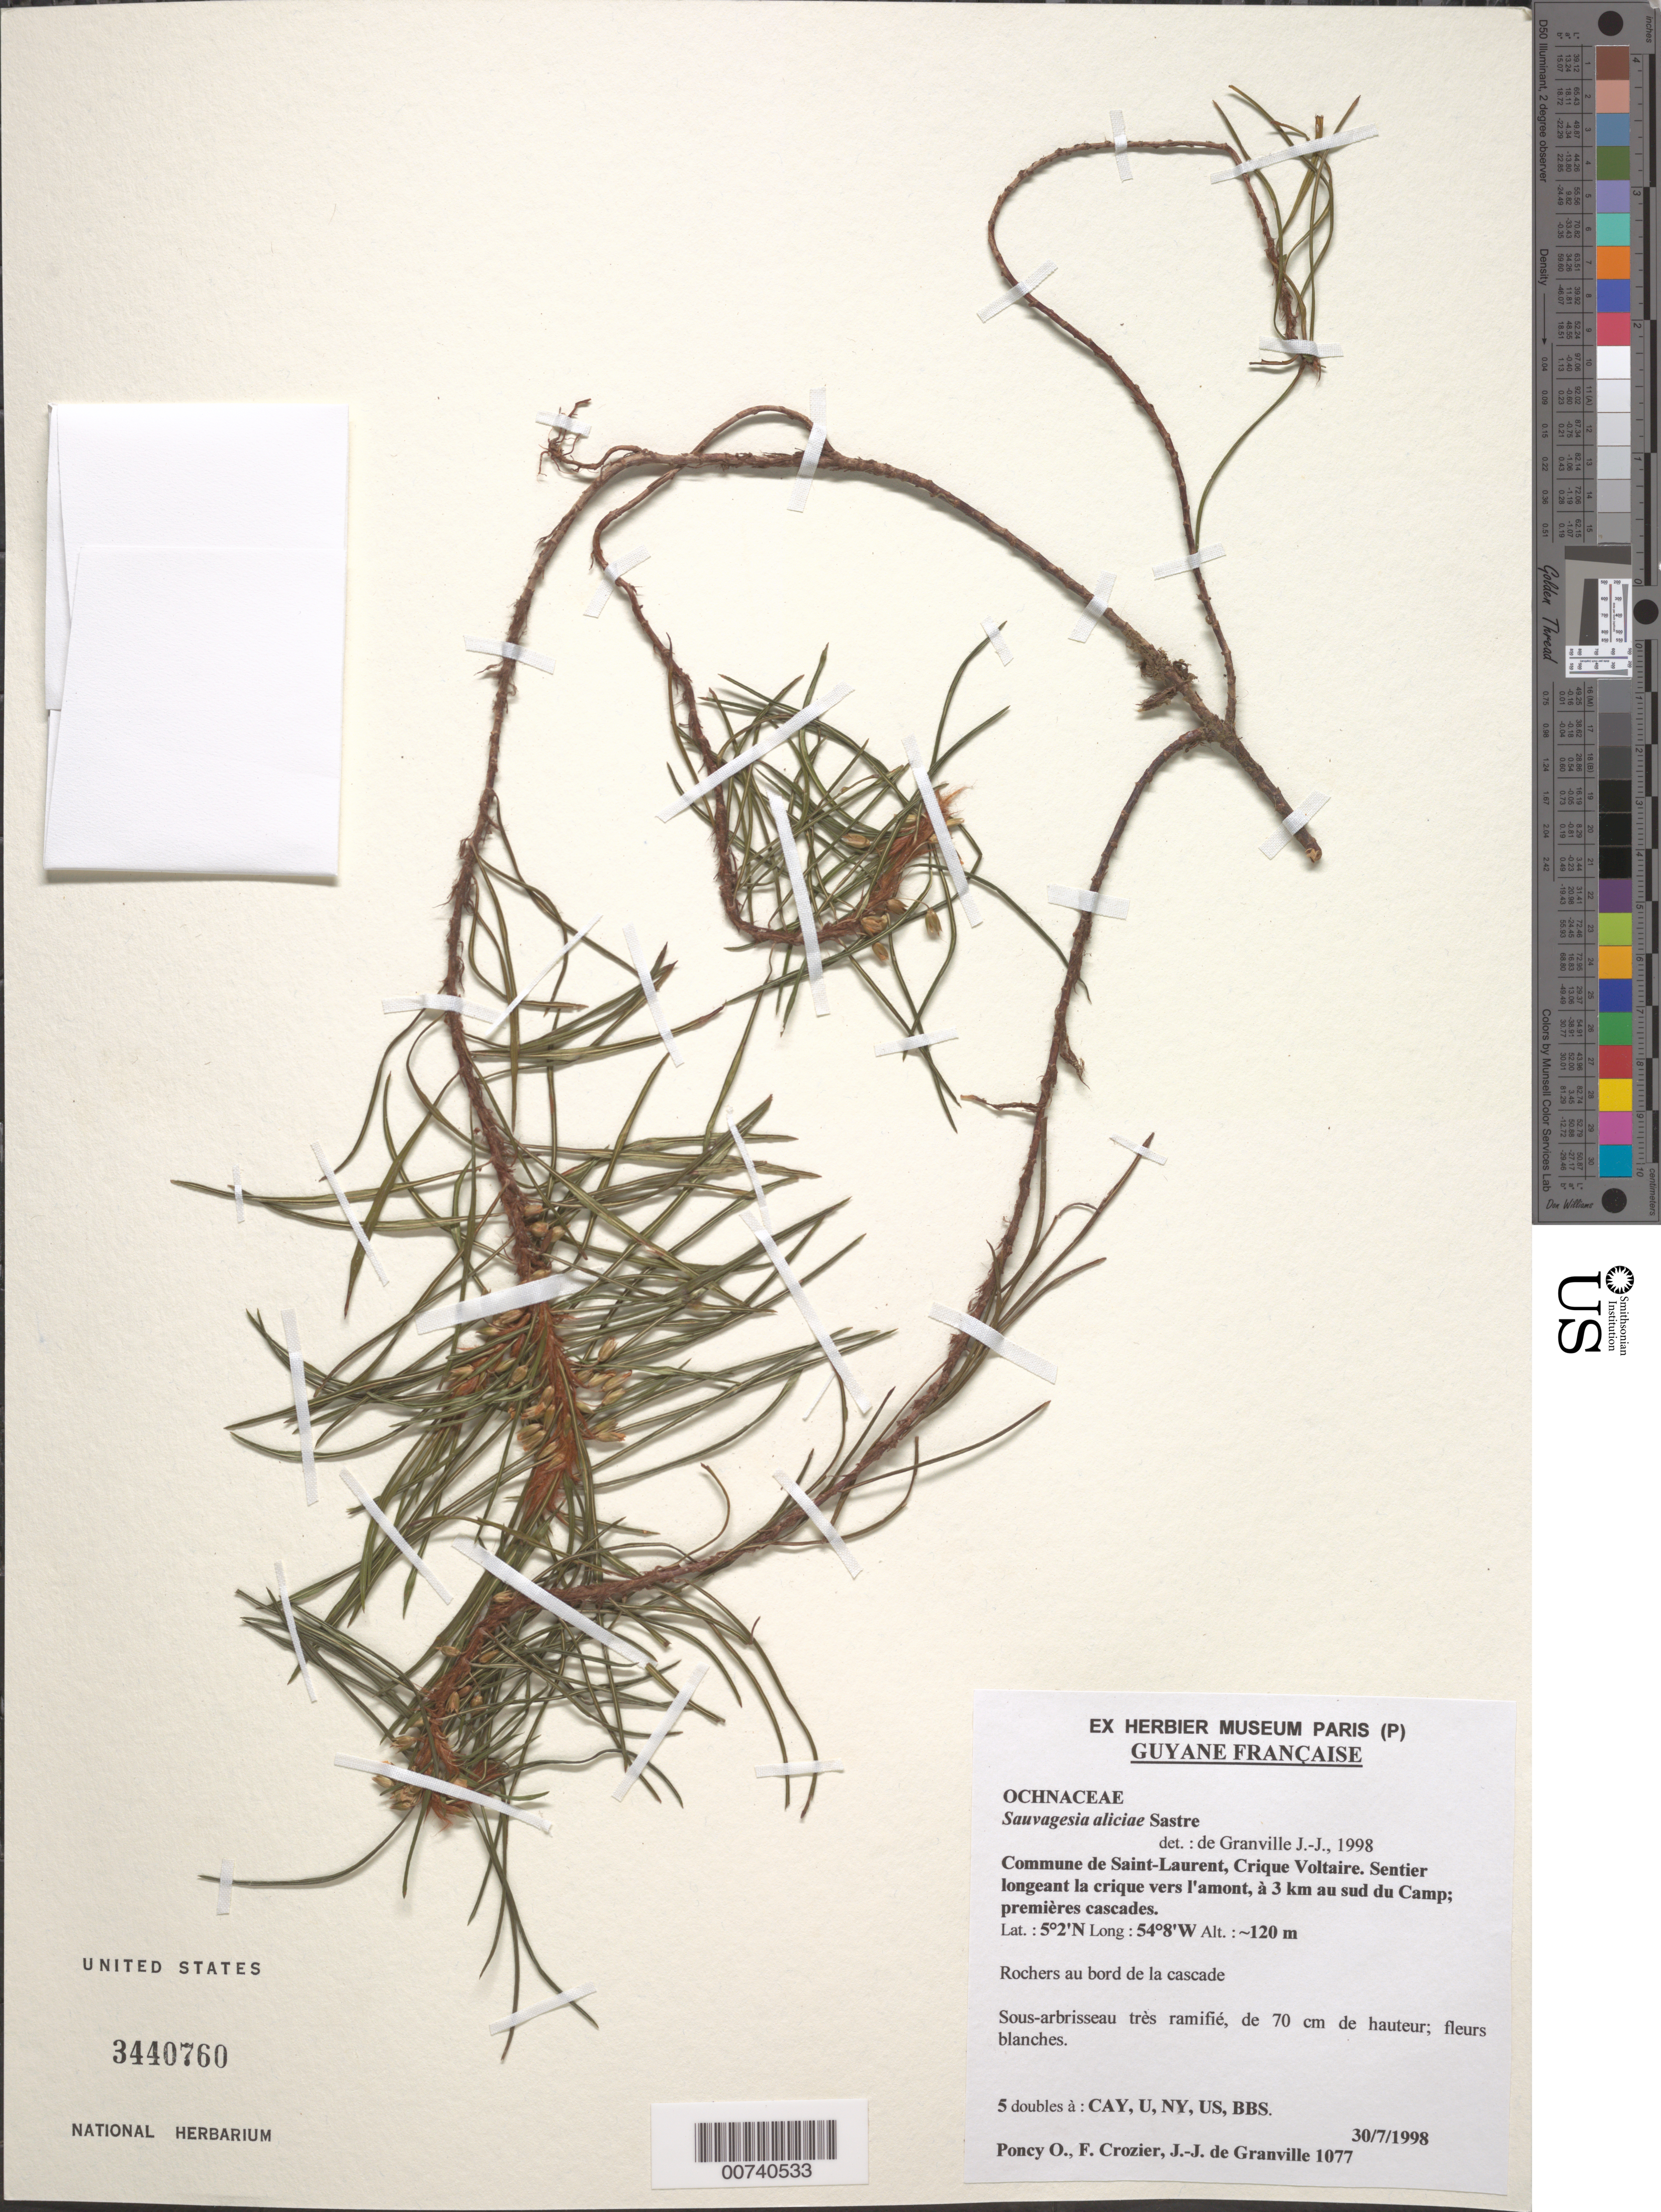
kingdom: Plantae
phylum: Tracheophyta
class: Magnoliopsida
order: Malpighiales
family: Ochnaceae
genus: Sauvagesia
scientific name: Sauvagesia aliciae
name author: Sastre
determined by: Granville, J. J. de, (CAY), Institut de Recherche pour le Developpement (IRD) (FRENCH GUIANA)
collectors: O. Poncy, F. Crozier & J.-J. de Granville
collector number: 1077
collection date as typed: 30-Jul-98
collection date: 1998-07-30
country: French Guiana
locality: Commune de Saint Laurent du Maroni, Crique Volatire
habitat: Rocks at edge of falls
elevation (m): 120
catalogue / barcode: US 3440760